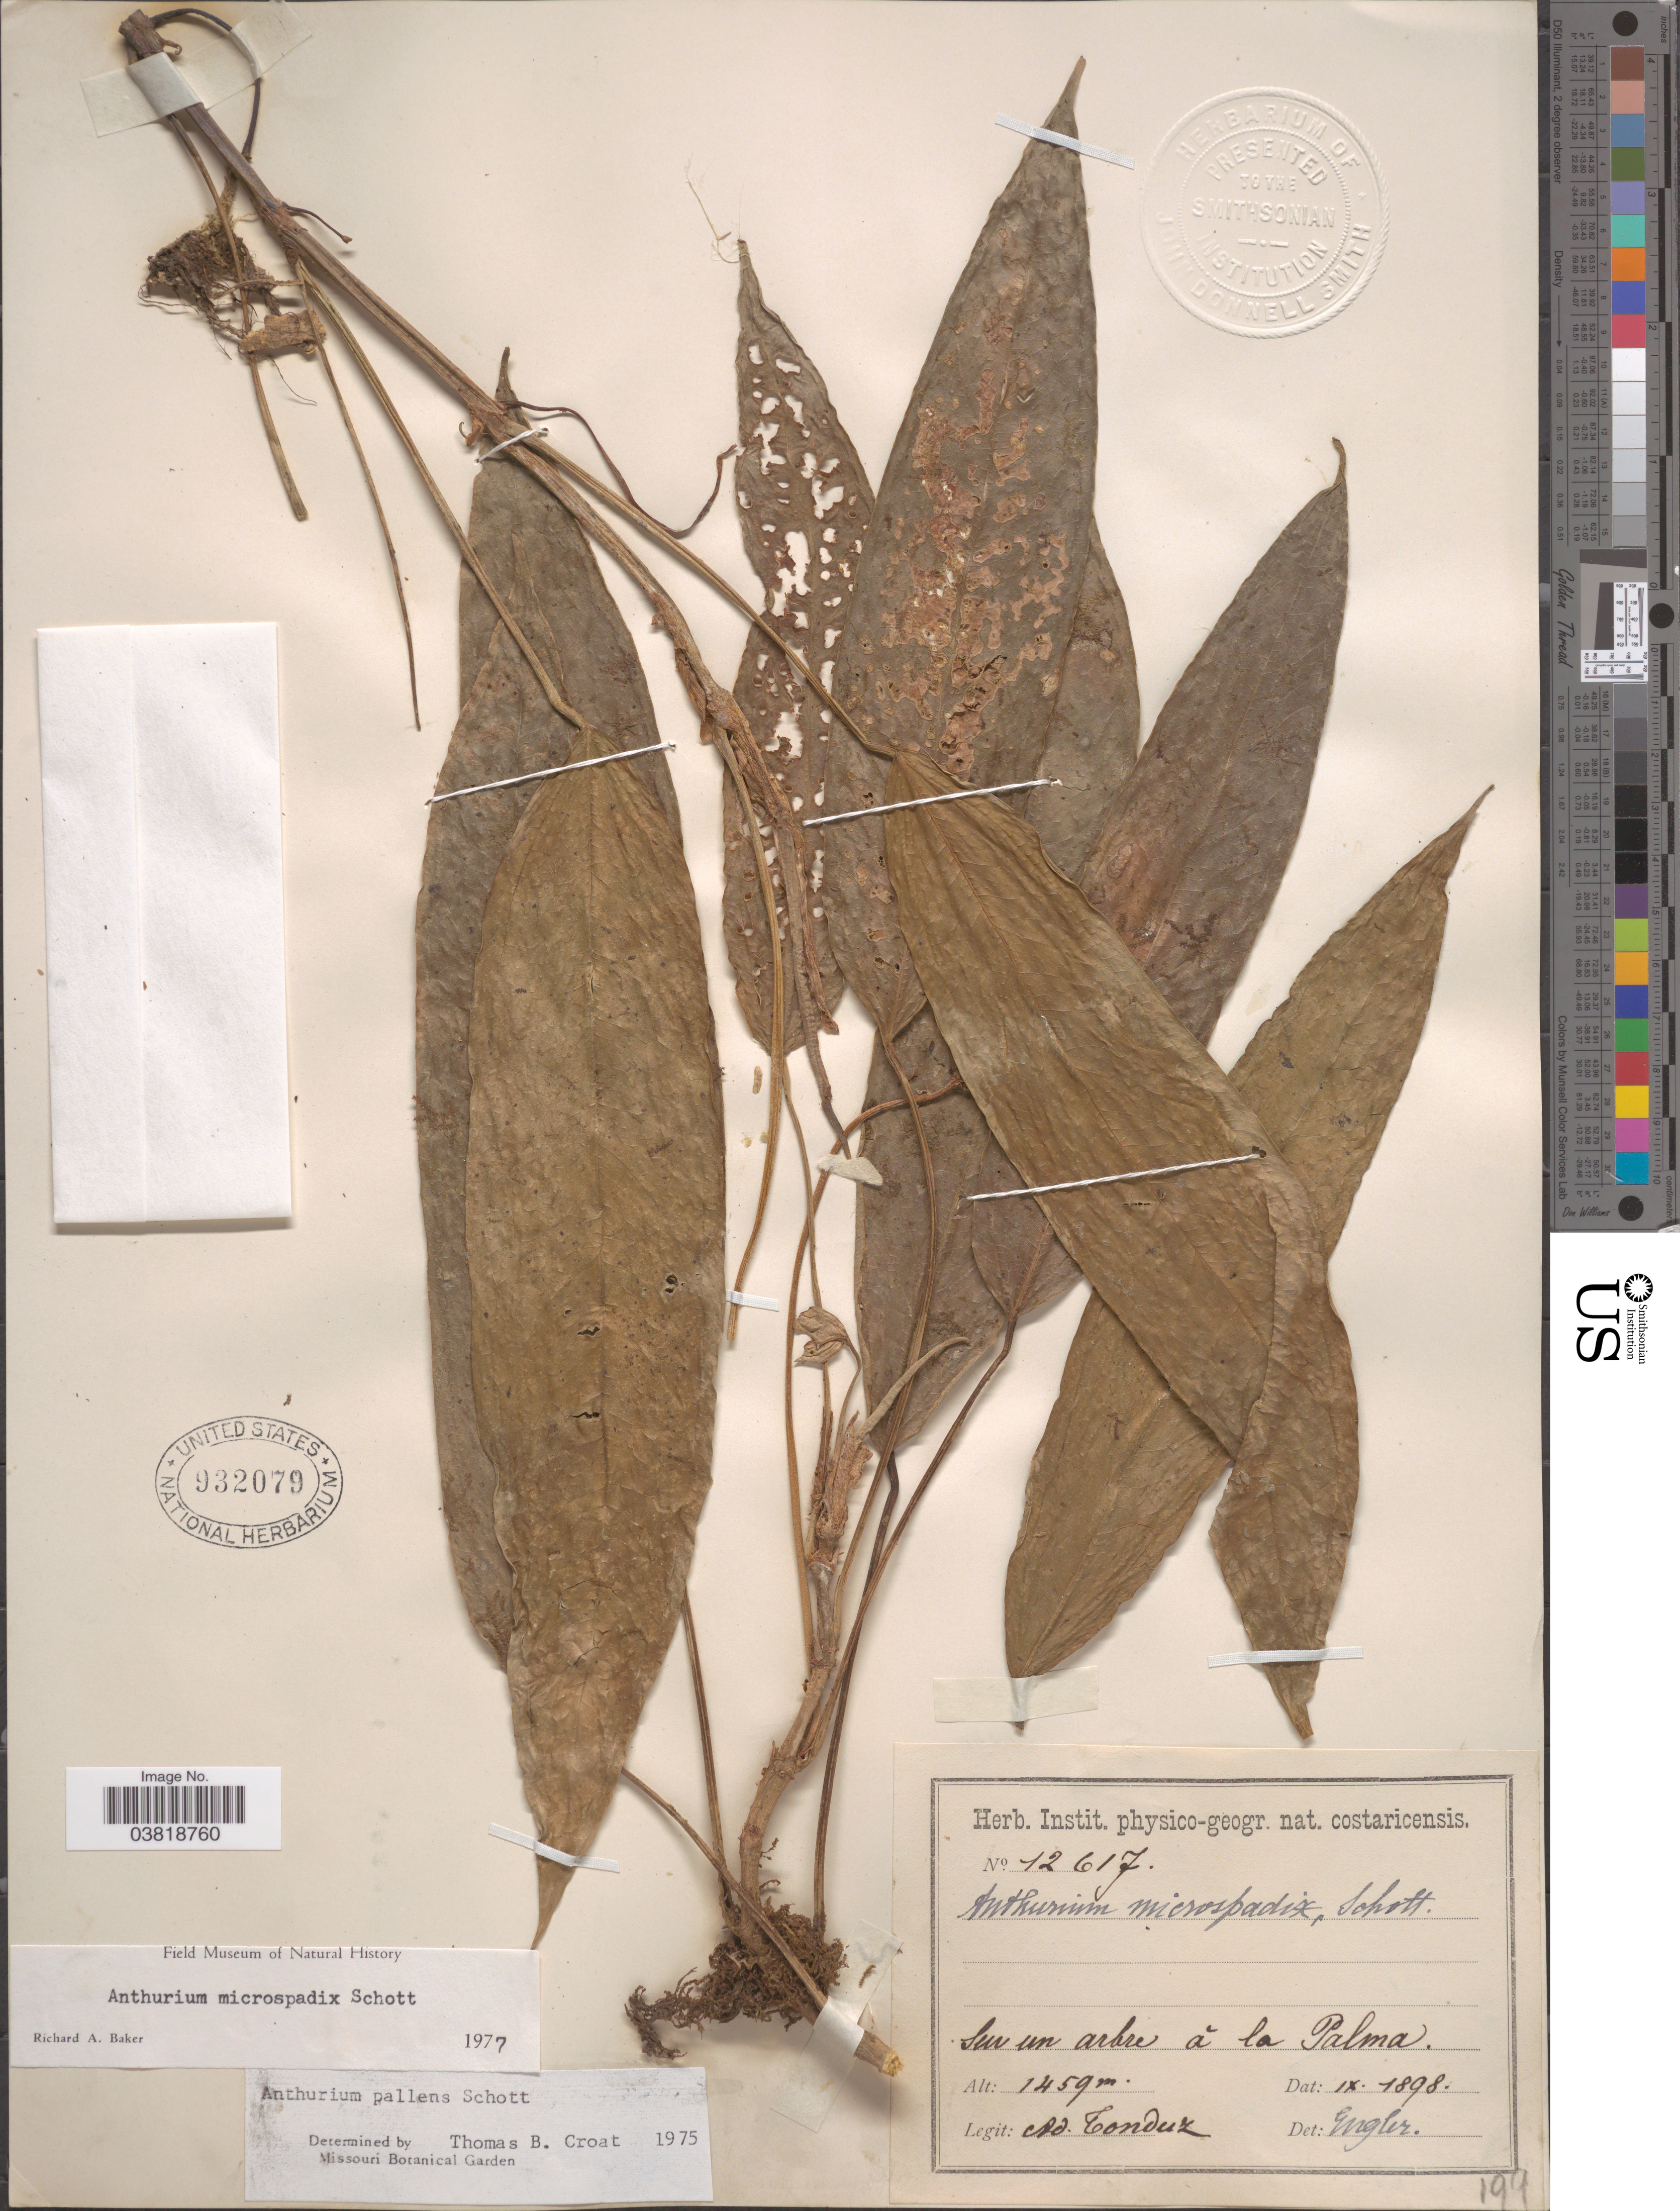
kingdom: Plantae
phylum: Tracheophyta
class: Liliopsida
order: Alismatales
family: Araceae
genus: Anthurium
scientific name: Anthurium microspadix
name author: Schott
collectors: A. Tonduz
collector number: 12617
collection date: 1898-09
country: Costa Rica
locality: Sur un arbre â la Palma.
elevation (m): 1459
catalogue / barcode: US 932079